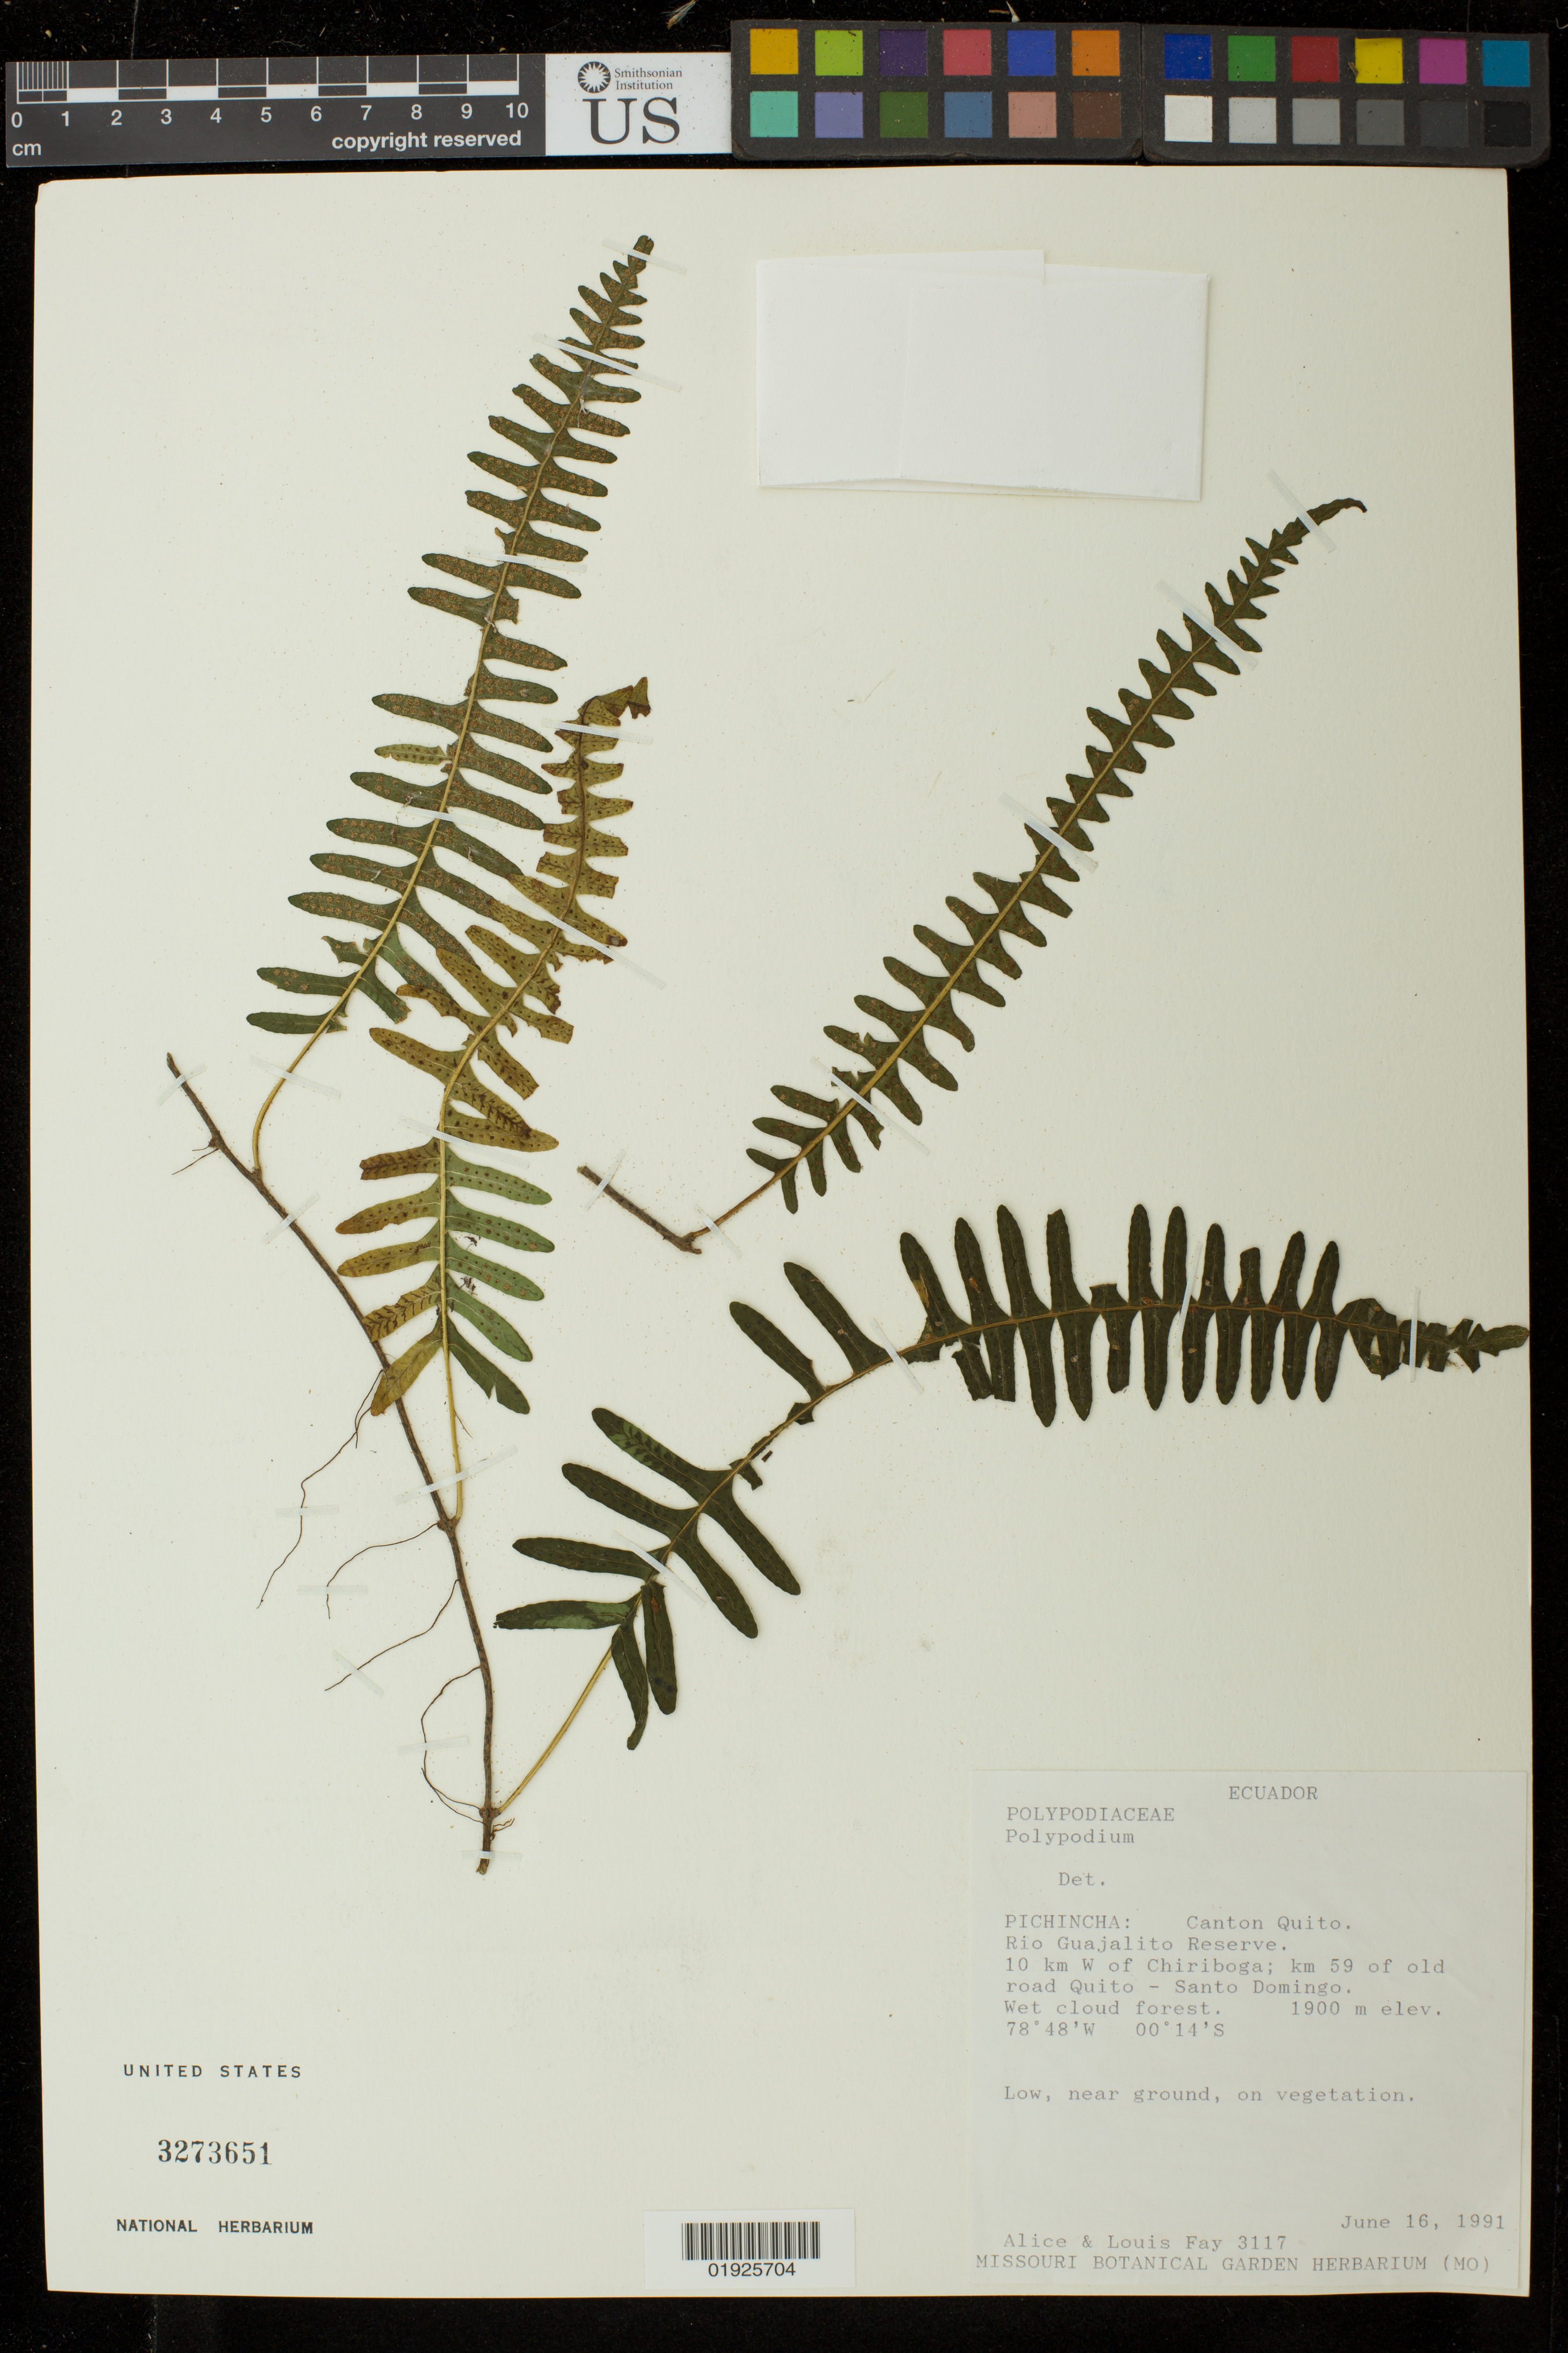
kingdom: Plantae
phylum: Tracheophyta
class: Polypodiopsida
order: Polypodiales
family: Polypodiaceae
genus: Polypodium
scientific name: Polypodium sp.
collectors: A. Fay & L. Fay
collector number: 3117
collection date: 1991-06-16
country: Ecuador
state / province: Pichincha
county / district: Quito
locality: Rio Guajalito Reserve. 10 km W of Chiriboga; km 59 of old road Quito-Santo Domingo.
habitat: Wet cloud forest.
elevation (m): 1900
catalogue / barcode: US 3273651